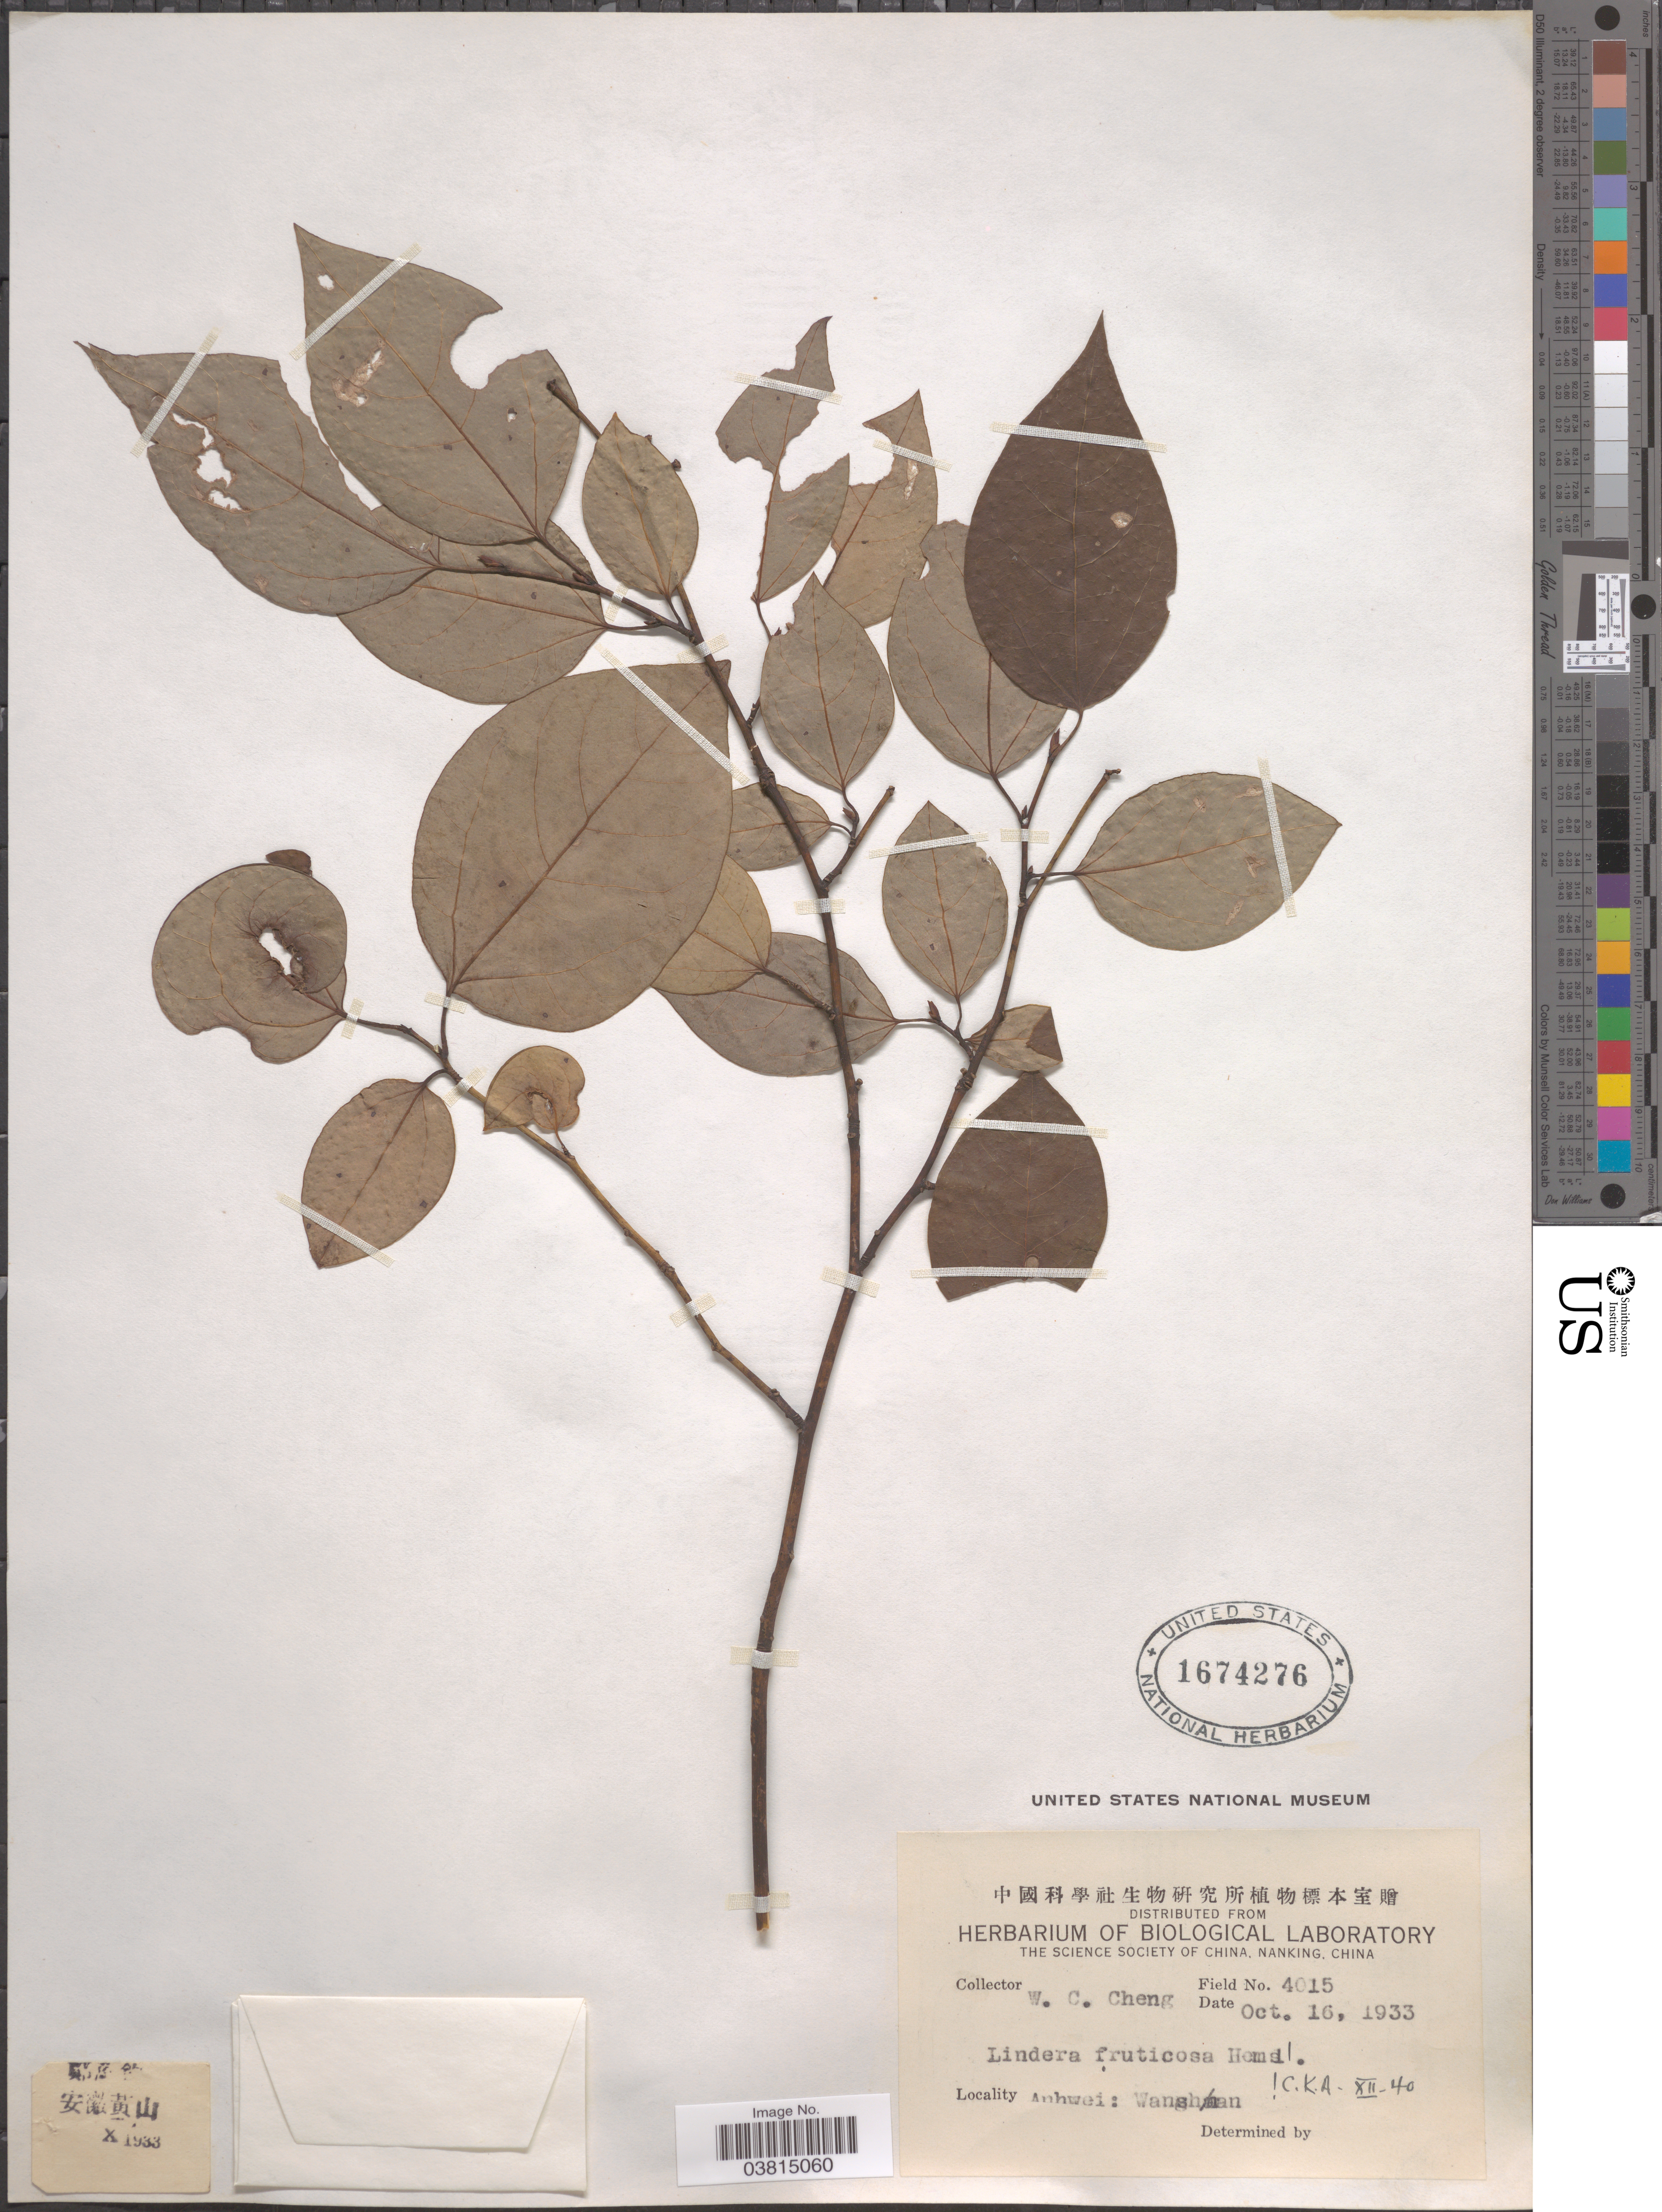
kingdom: Plantae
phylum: Tracheophyta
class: Magnoliopsida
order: Laurales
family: Lauraceae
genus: Lindera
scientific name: Lindera fruticosa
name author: Hemsl.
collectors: W. C. Cheng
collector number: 4015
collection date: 1933-10-16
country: China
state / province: Anhui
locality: Anhwei: Wangshan.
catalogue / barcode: US 1674276